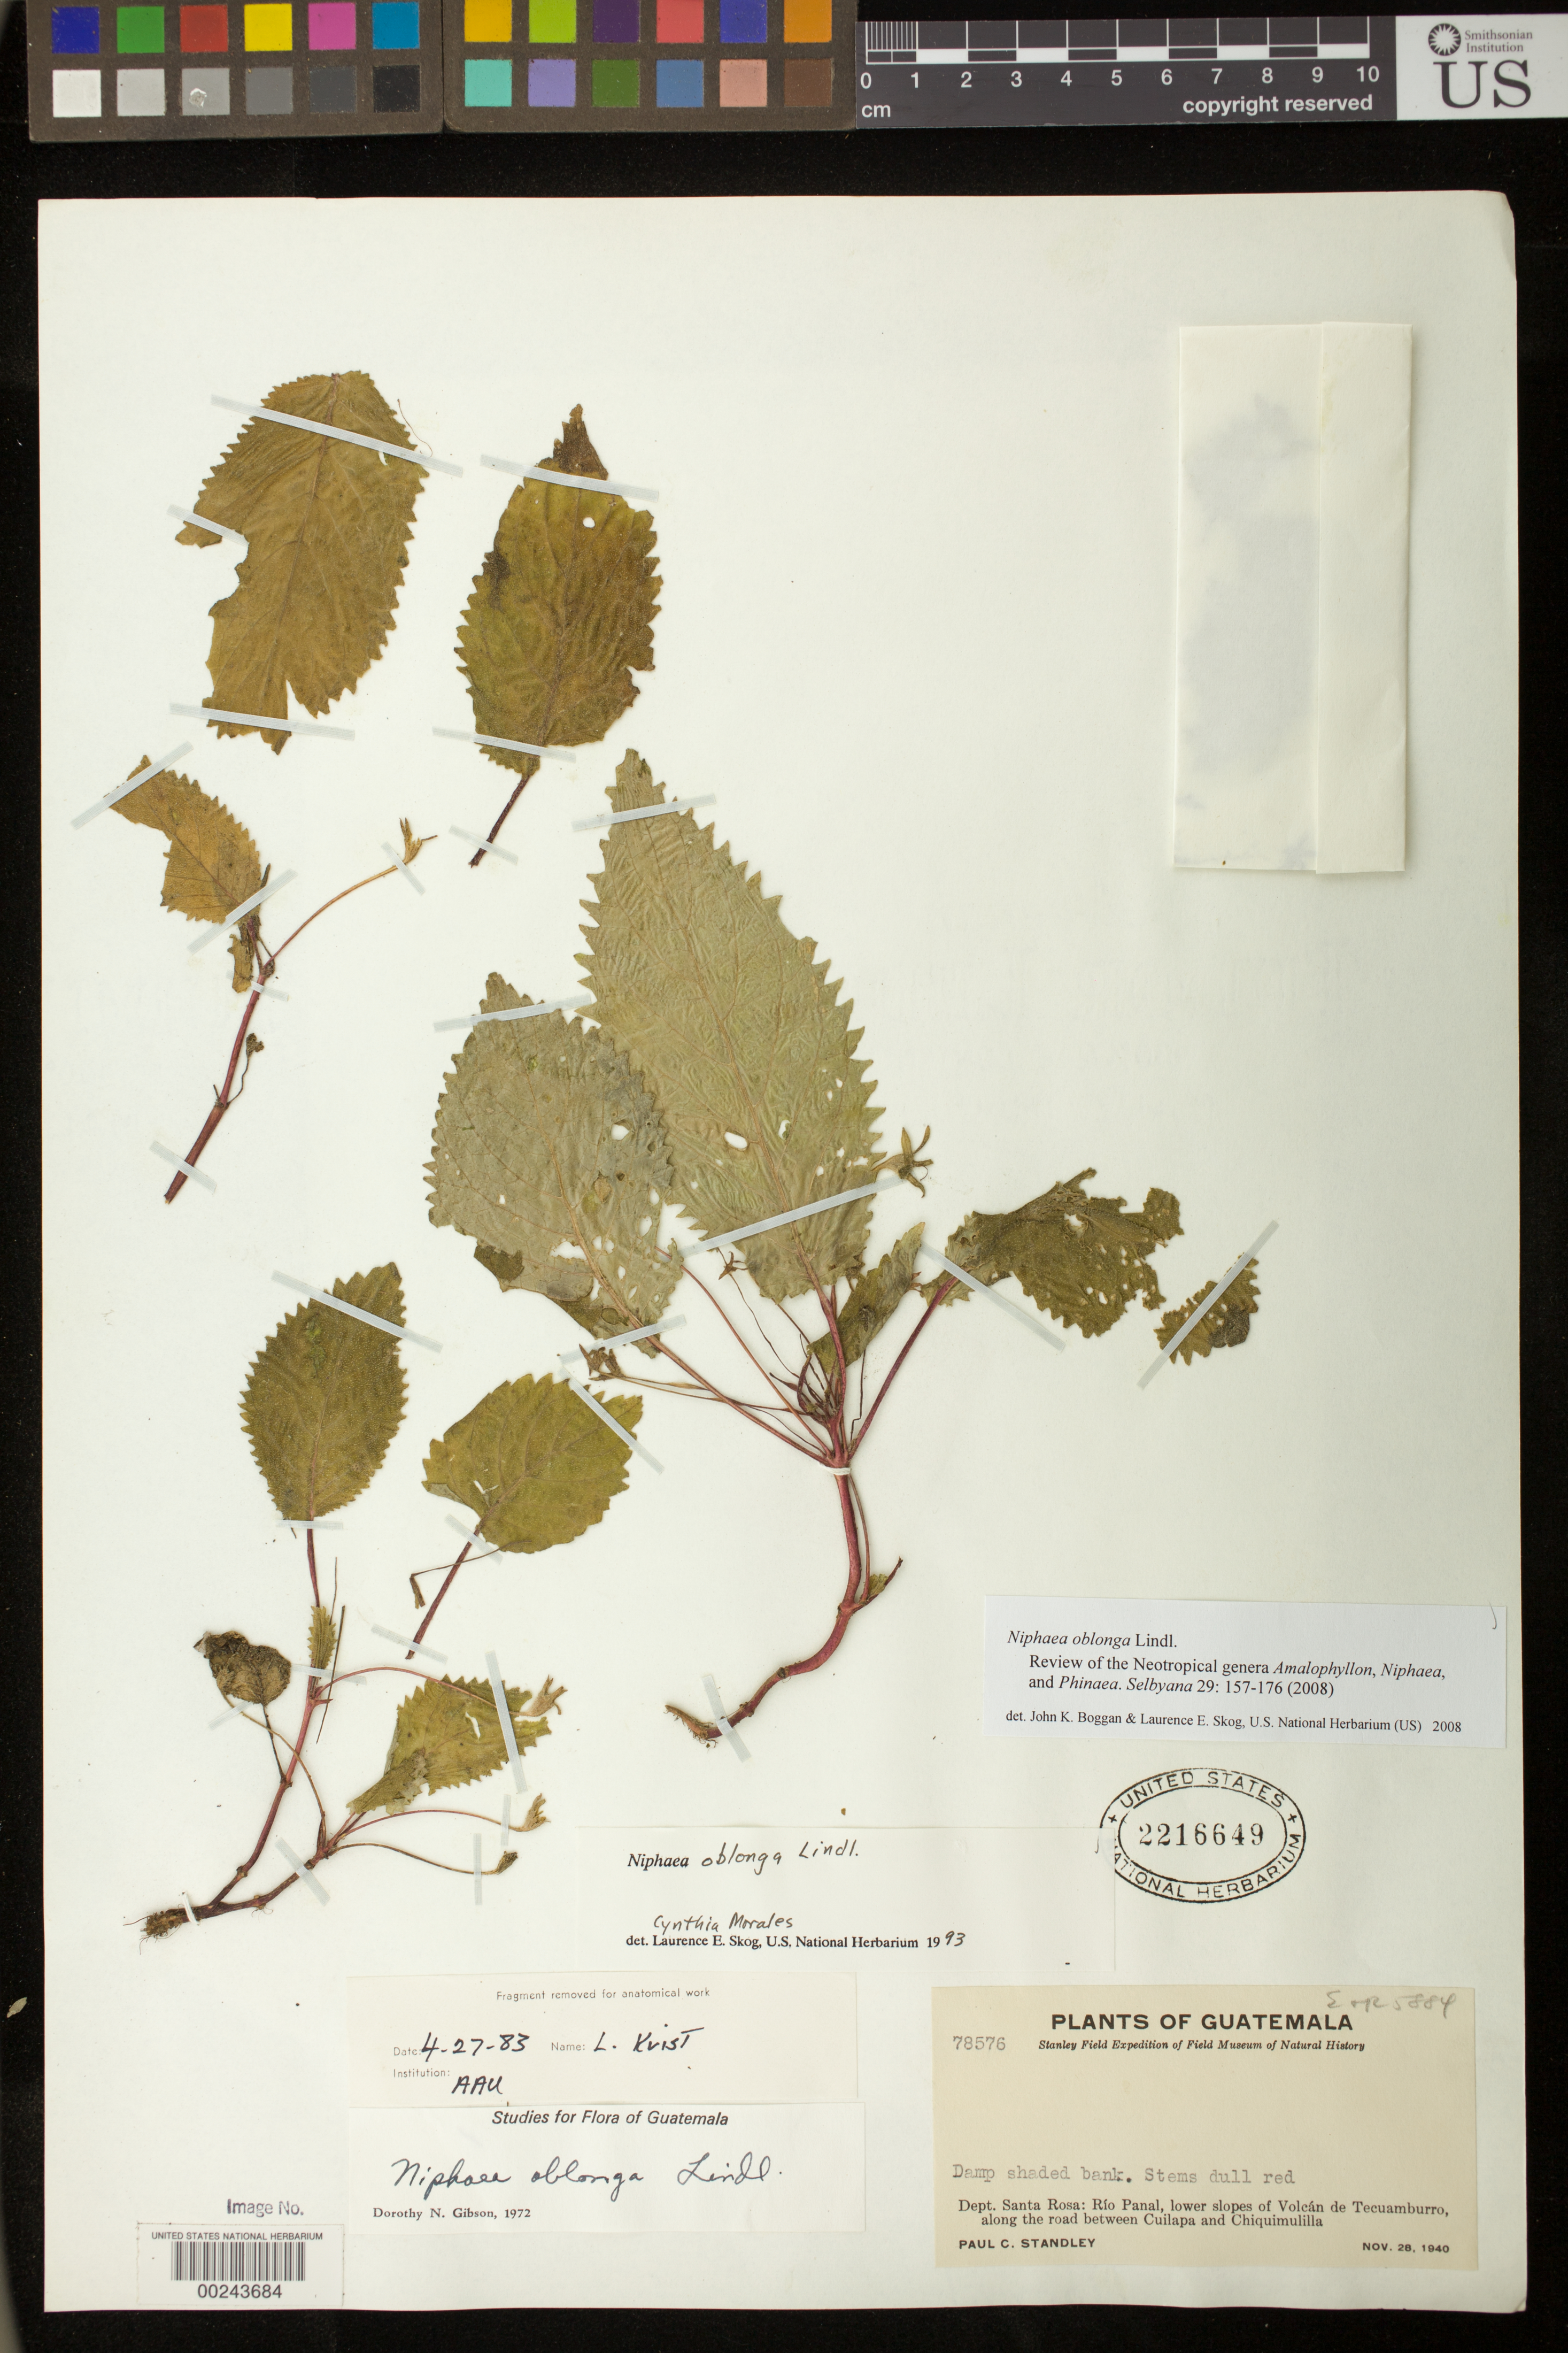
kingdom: Plantae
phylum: Tracheophyta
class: Magnoliopsida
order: Lamiales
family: Gesneriaceae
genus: Niphaea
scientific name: Niphaea oblonga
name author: Lindl.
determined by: Boggan, J. K.; Skog, L. E.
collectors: P. C. Standley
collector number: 78576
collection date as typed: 28 Nov 1940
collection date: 1940-11-28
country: Guatemala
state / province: Santa Rosa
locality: Rio Panal, lower slopes of Volcan de Tecuamburro, along the road between Cuilapa and Chiquimulilla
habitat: Damp shaded bank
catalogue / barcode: US 2216649